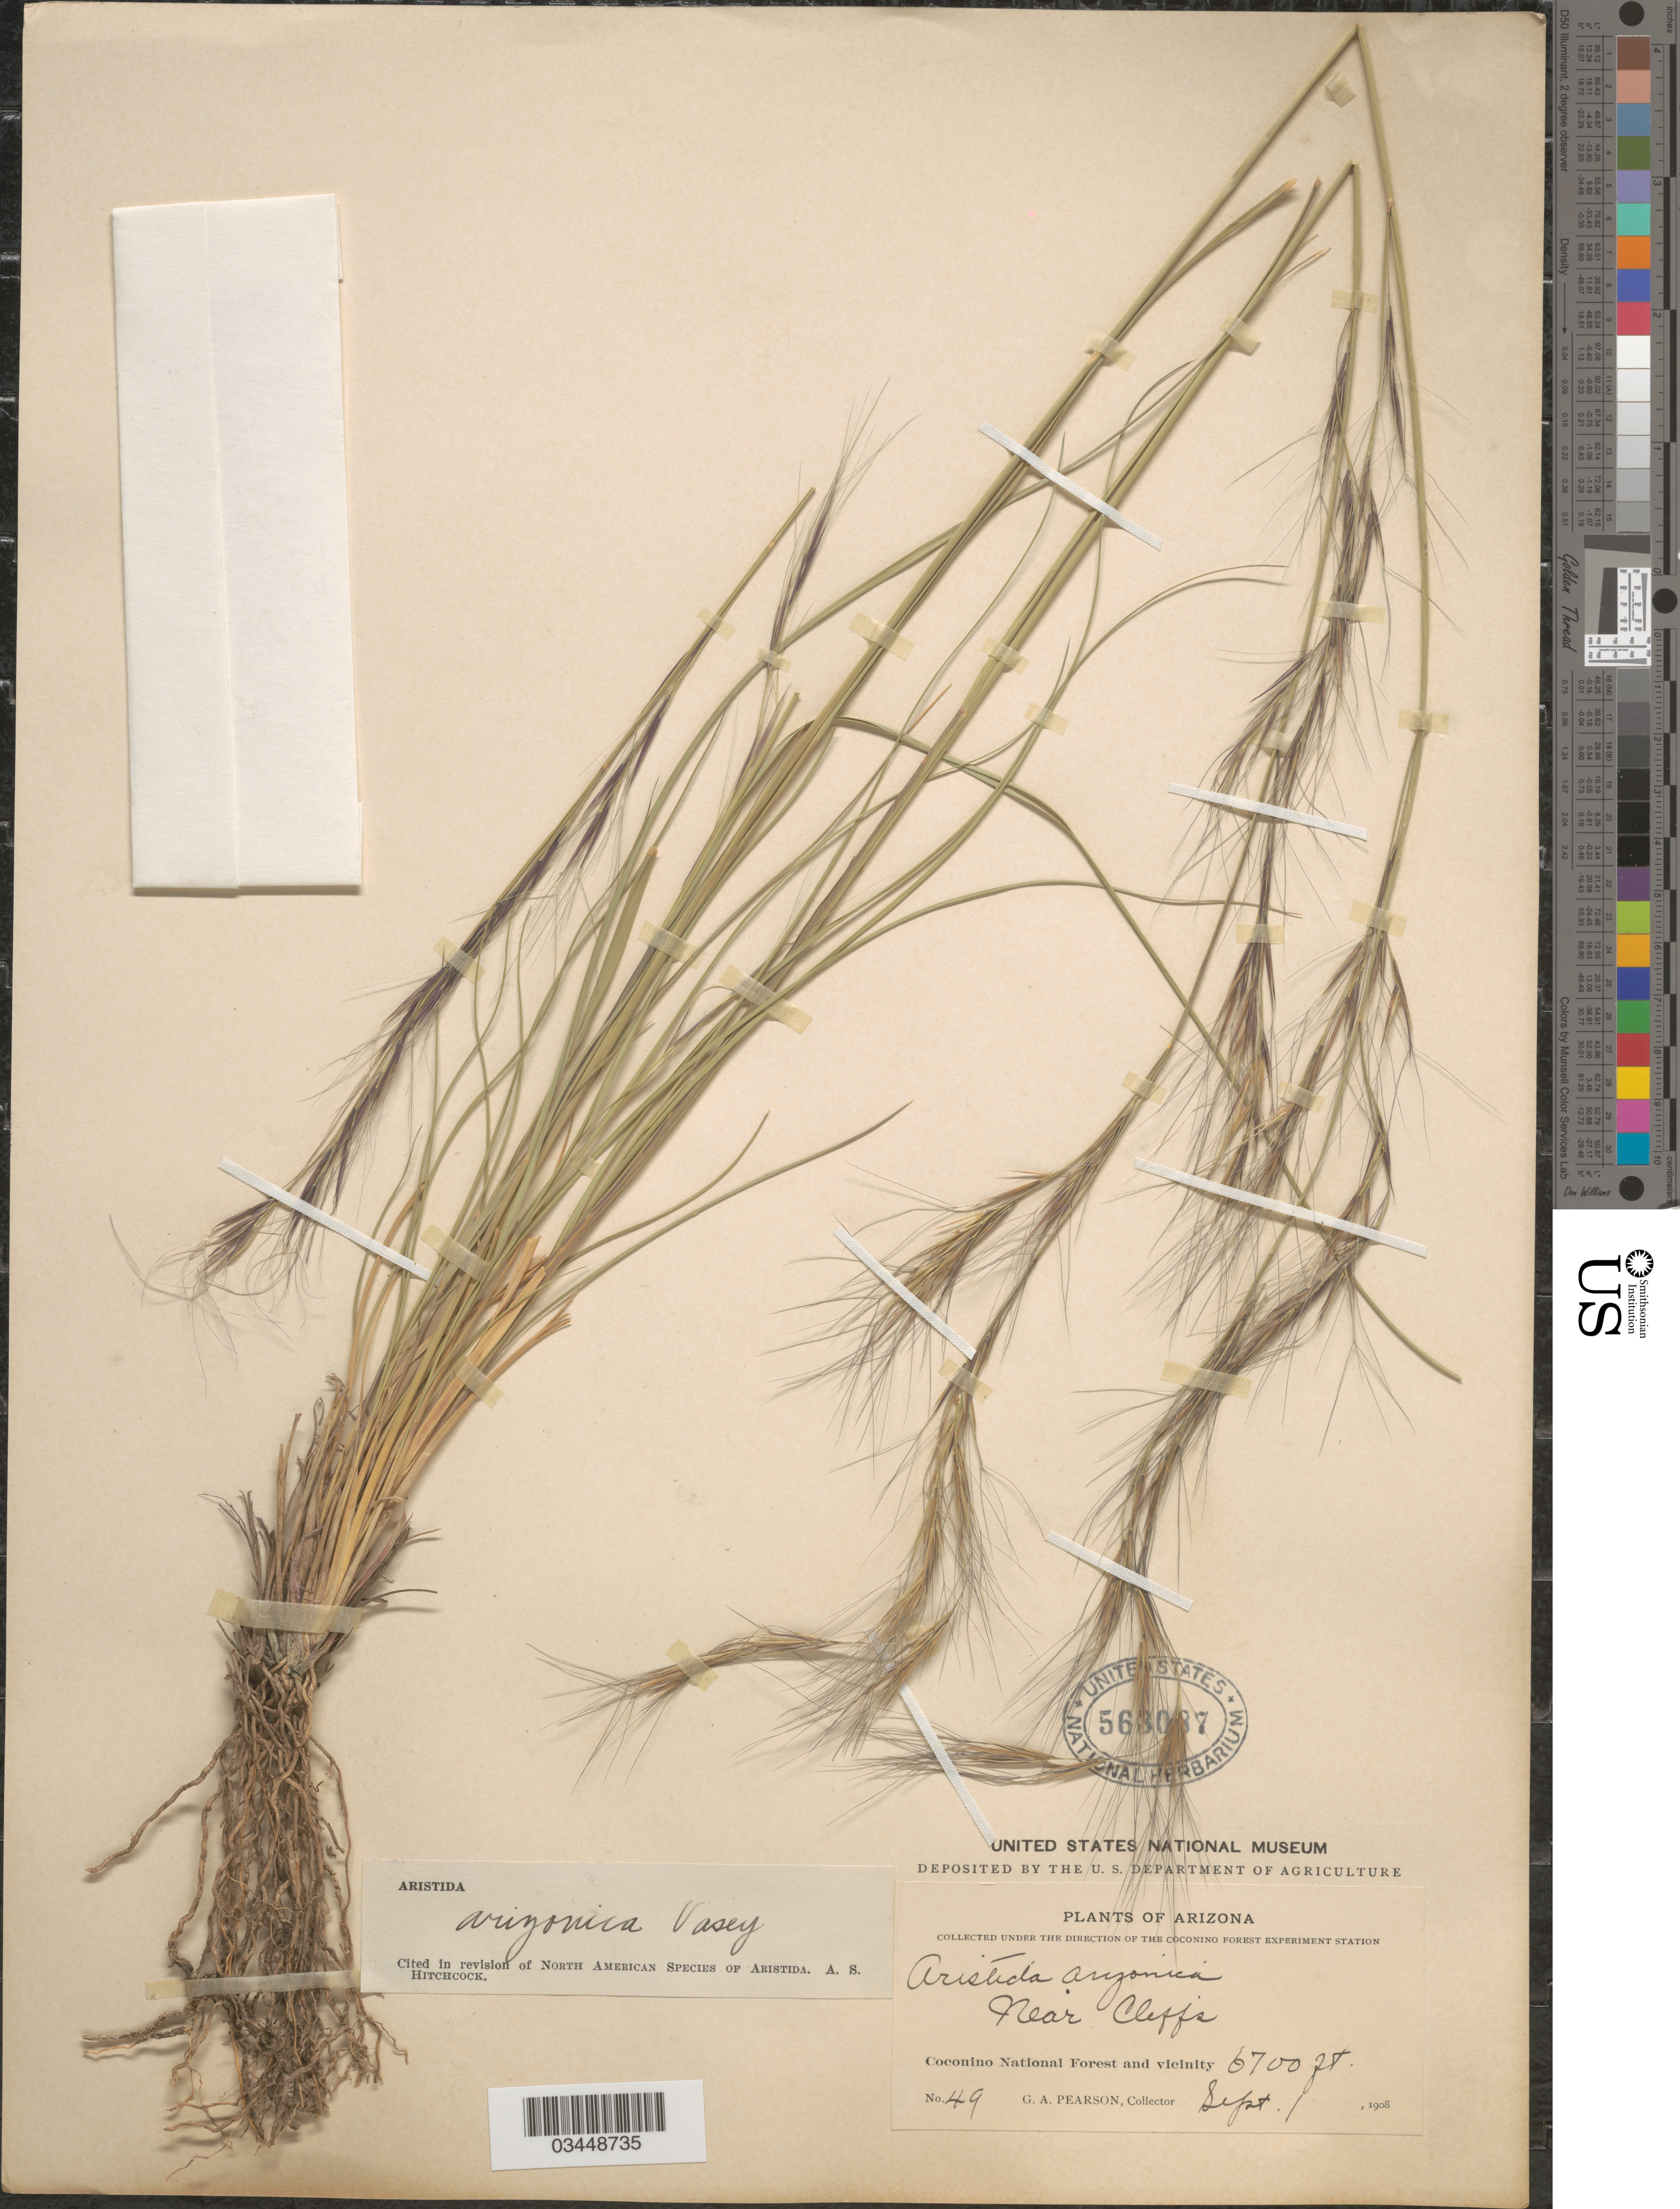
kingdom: Plantae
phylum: Tracheophyta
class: Liliopsida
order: Poales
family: Poaceae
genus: Aristida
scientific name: Aristida arizonica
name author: Vasey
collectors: G. Pearson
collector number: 49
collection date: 1908-09-01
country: United States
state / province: Arizona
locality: Under the direction of the Coconino Forest Experiment Station.Near Cliffs. Coconino National Forest and vicinity.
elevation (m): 2042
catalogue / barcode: US 563087